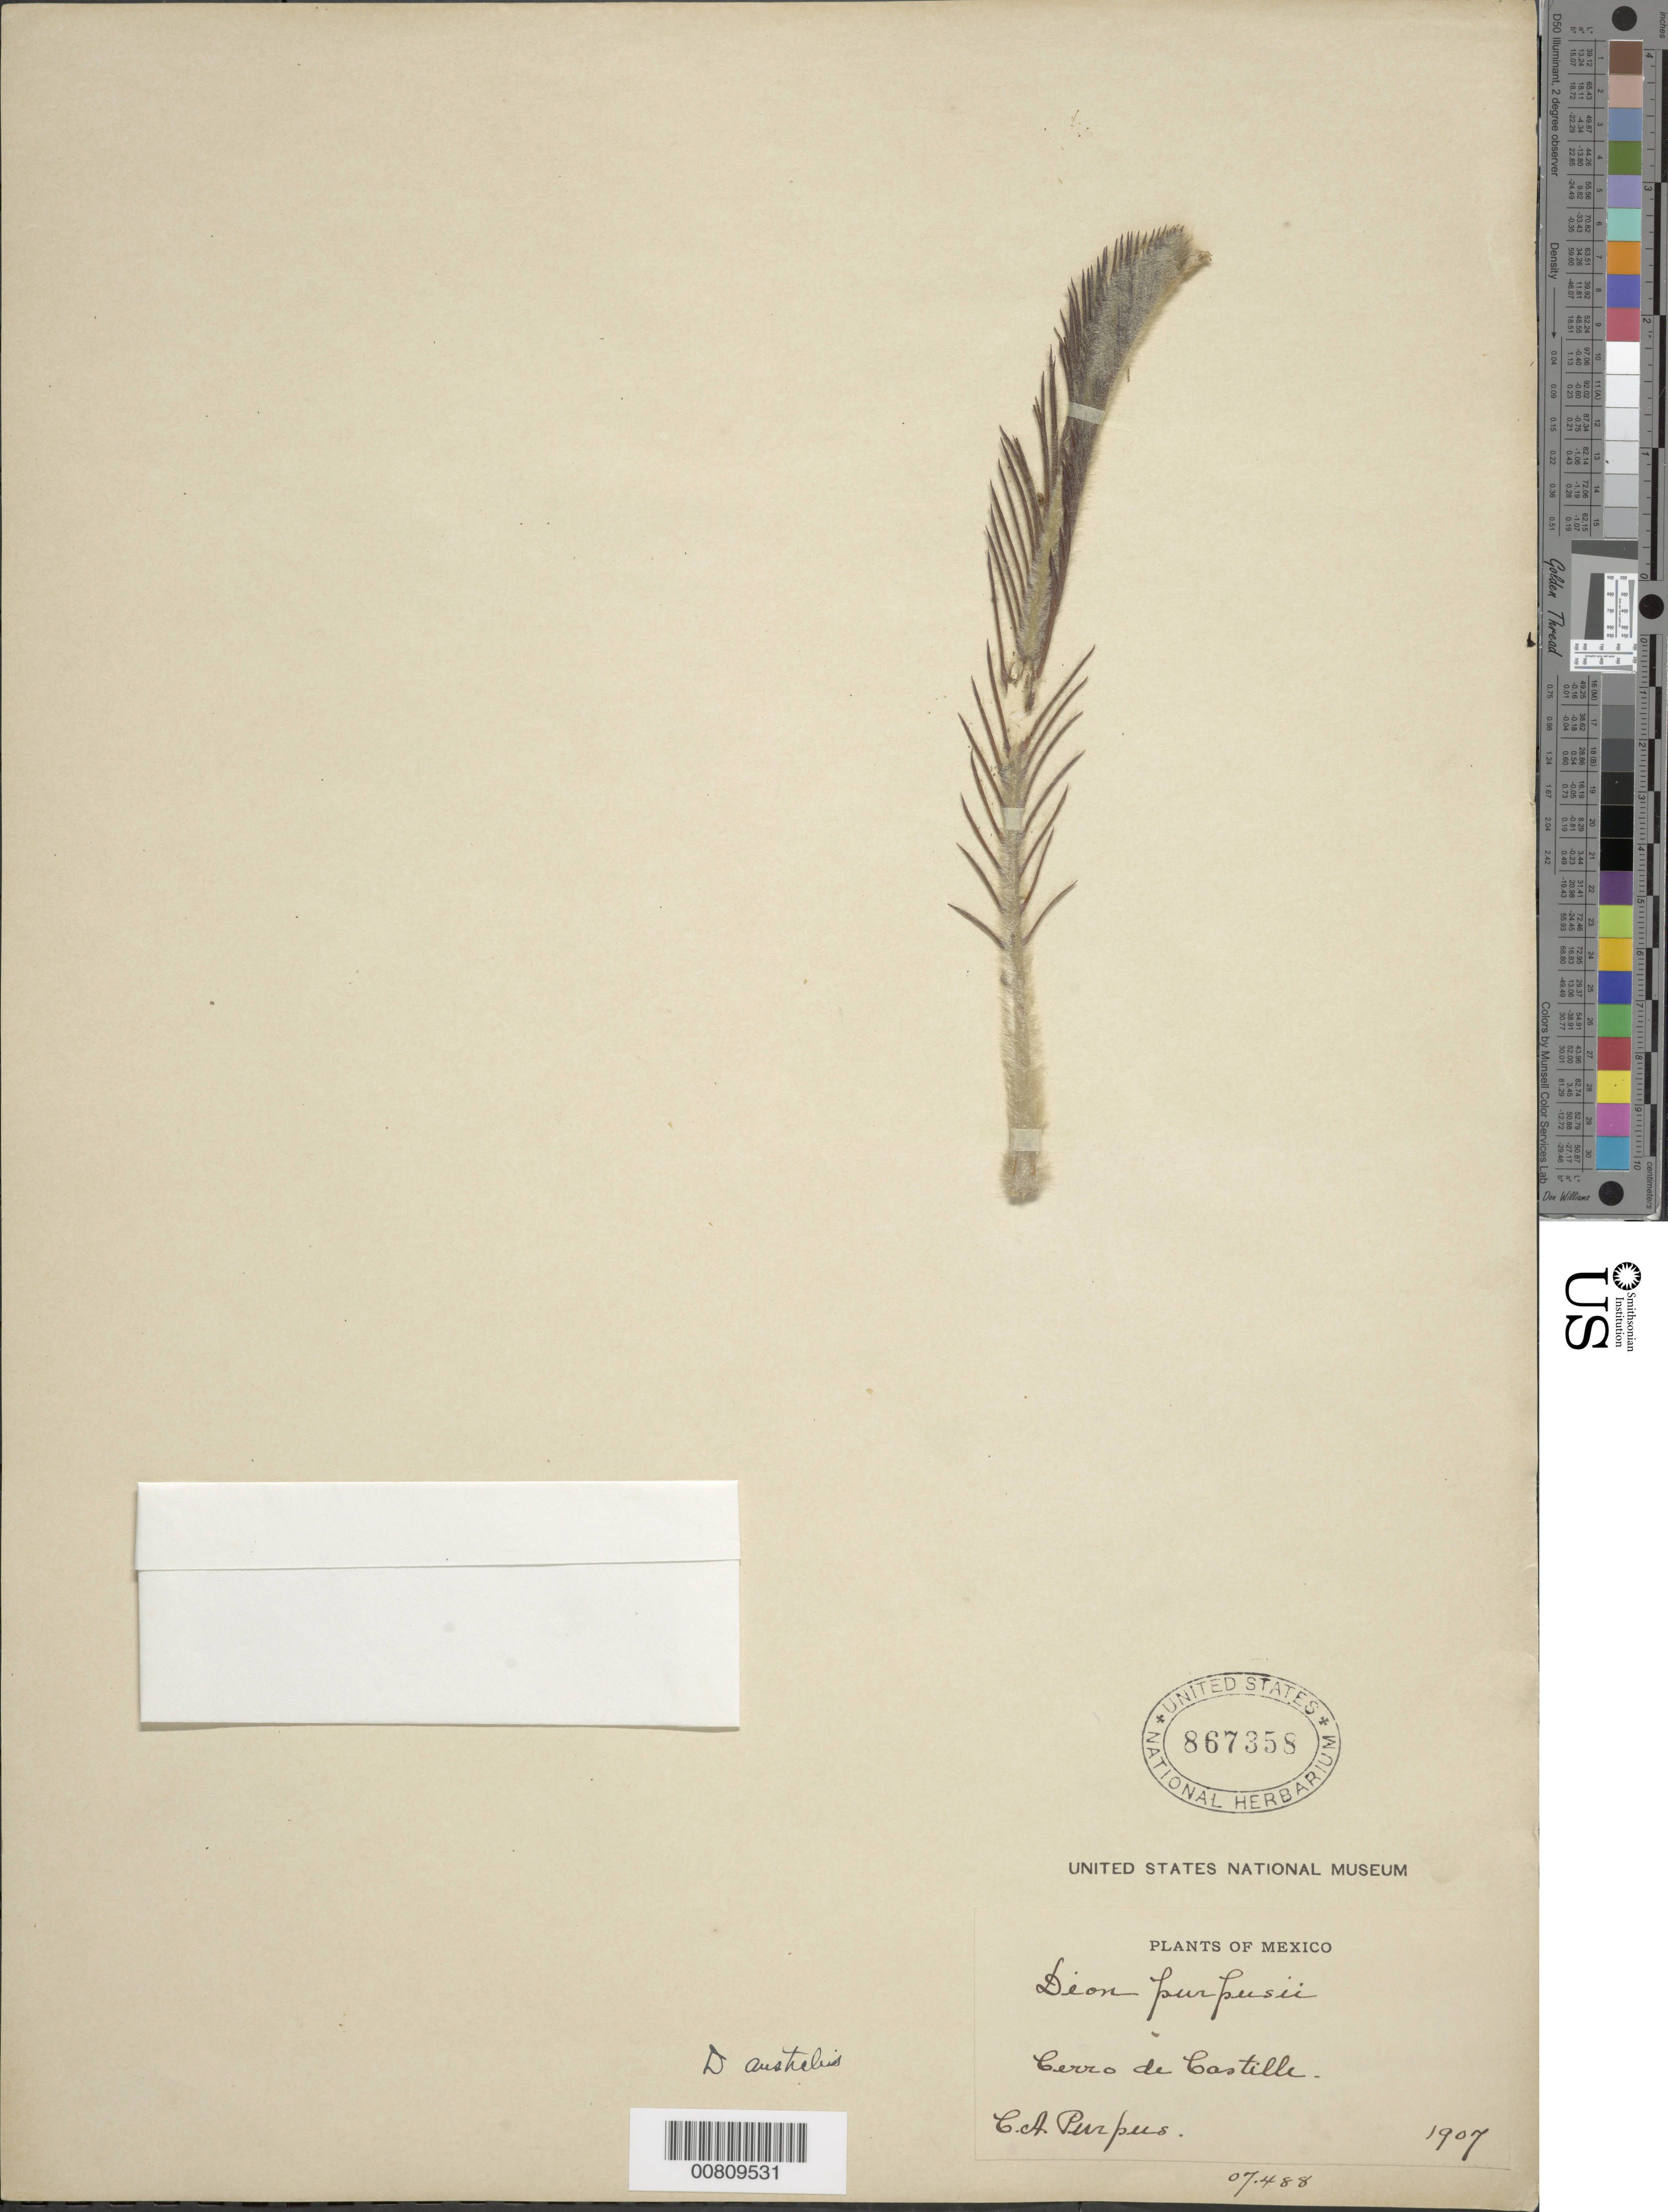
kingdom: Plantae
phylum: Tracheophyta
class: Cycadopsida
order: Cycadales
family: Zamiaceae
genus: Dioon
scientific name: Dioon purpusii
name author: Rose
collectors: C. A. Purpus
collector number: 07488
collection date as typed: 1907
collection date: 1907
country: Mexico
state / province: Durango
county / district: Canatlán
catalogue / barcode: US 867358